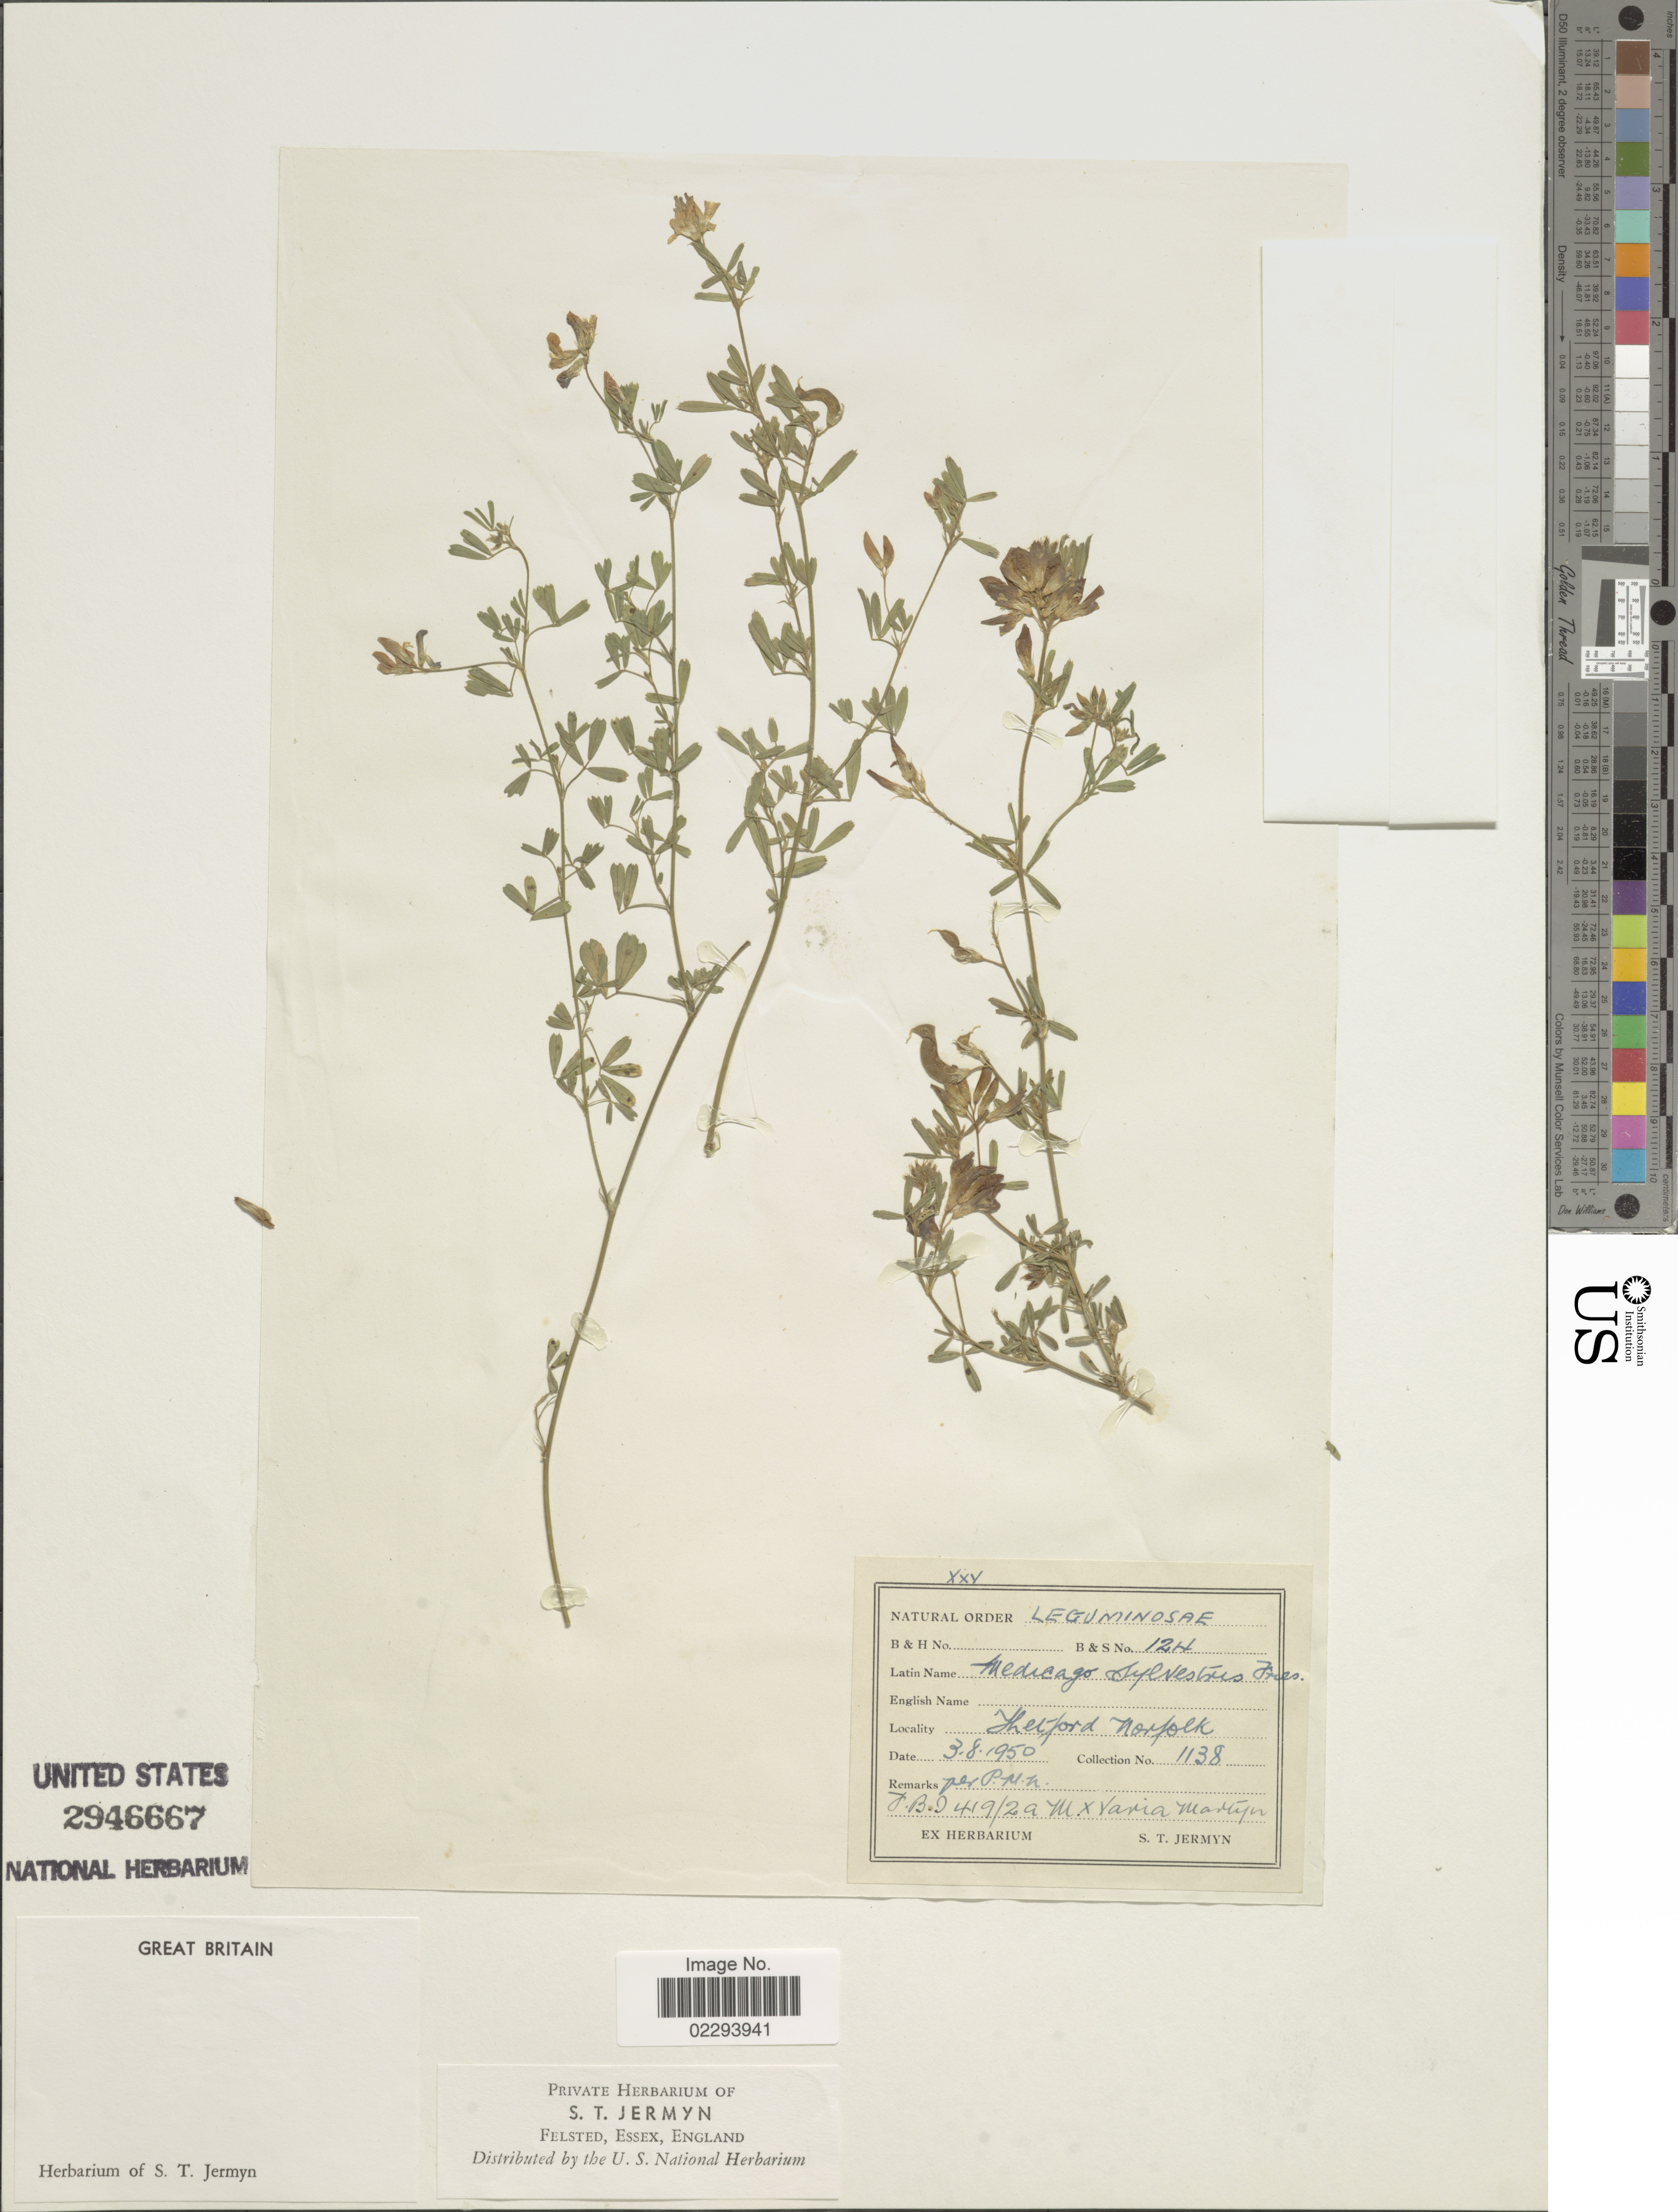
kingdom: Plantae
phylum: Tracheophyta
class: Magnoliopsida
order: Fabales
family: Fabaceae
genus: Medicago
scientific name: Medicago sylvestris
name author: Fr.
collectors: S. Jermyn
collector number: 1138/124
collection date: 1950-08-03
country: United Kingdom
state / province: England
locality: Great Britain, Thetford Norfolk.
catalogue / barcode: US 2946667